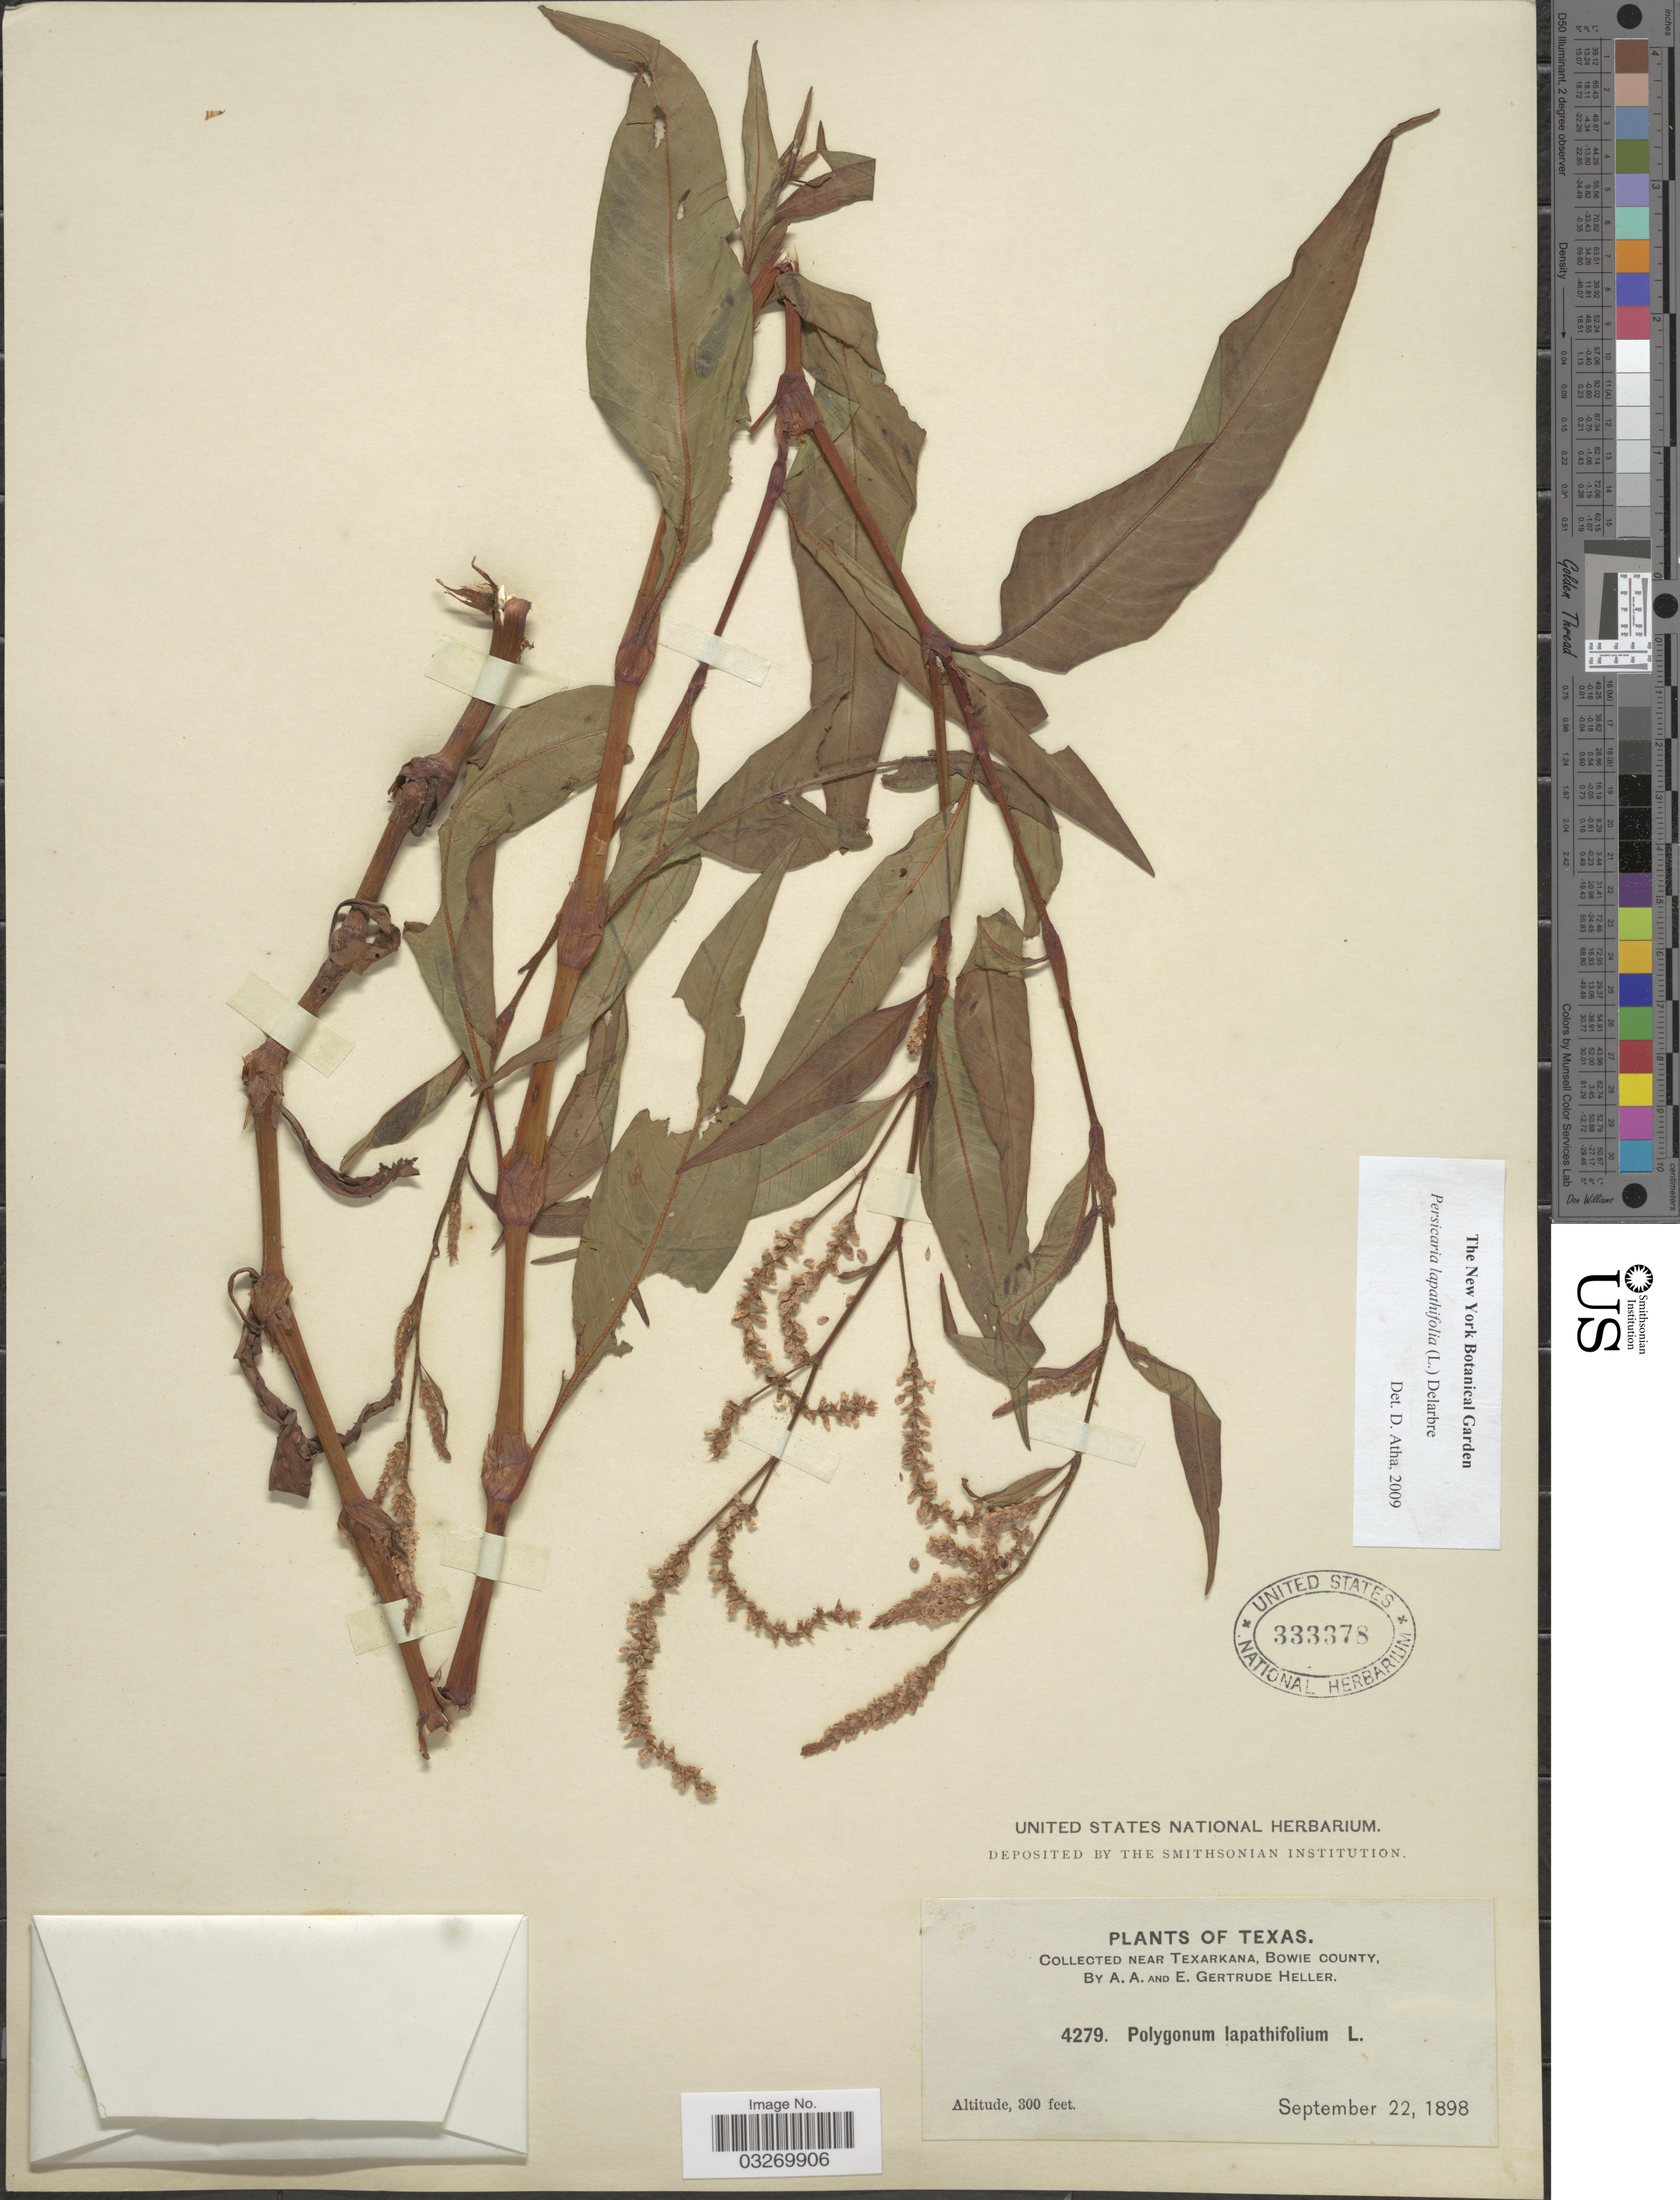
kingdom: Plantae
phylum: Tracheophyta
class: Magnoliopsida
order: Caryophyllales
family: Polygonaceae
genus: Persicaria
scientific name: Persicaria lapathifolia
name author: (L.) Delarbre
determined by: Atha, D. E.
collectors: A. A. Heller & E. G. Heller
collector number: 4279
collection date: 1898-09-22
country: United States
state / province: Texas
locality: Near Texarkana, Bowie County.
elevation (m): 91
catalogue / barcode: US 333378